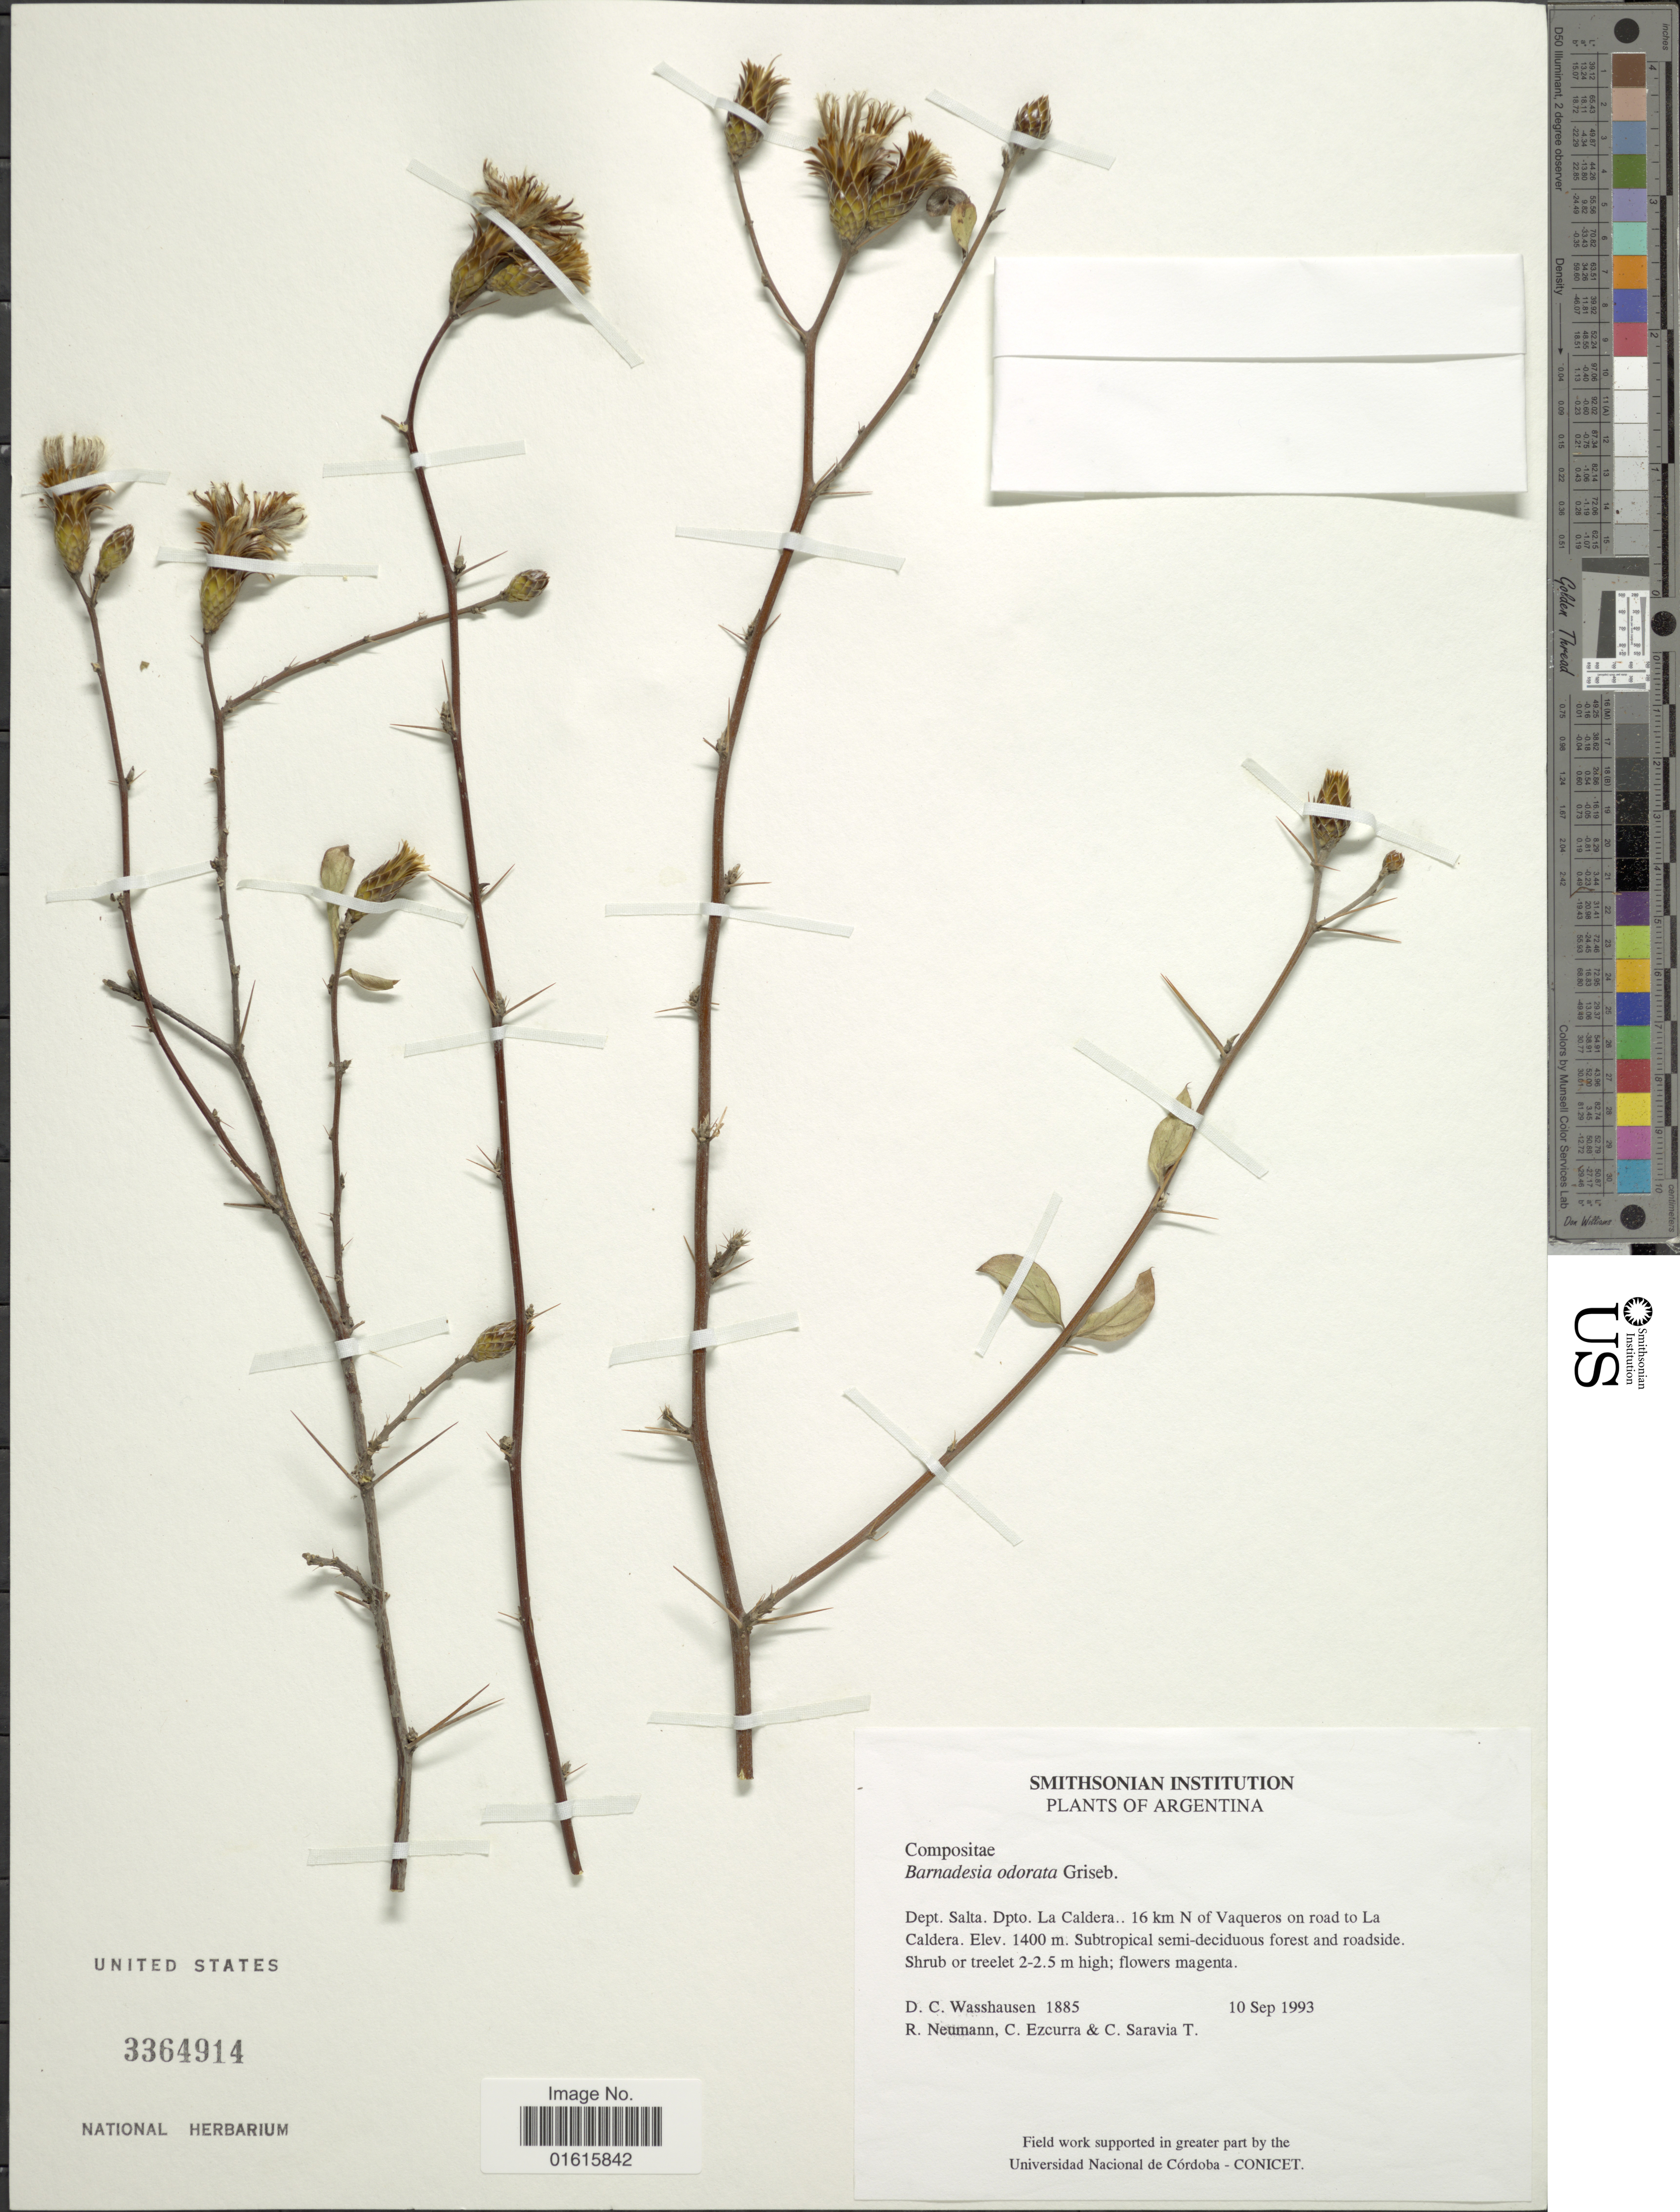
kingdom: Plantae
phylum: Tracheophyta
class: Magnoliopsida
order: Asterales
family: Asteraceae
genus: Barnadesia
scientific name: Barnadesia odorata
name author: Griseb.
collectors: D. C. Wasshausen, R. Neumann, C. Ezcurra & C. Saravia T.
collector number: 1885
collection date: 1993-09-10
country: Argentina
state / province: Salta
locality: Dpto. Caldera. 16 km N of Vaqueros on road to La Caldera.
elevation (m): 1400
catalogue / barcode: US 3364914